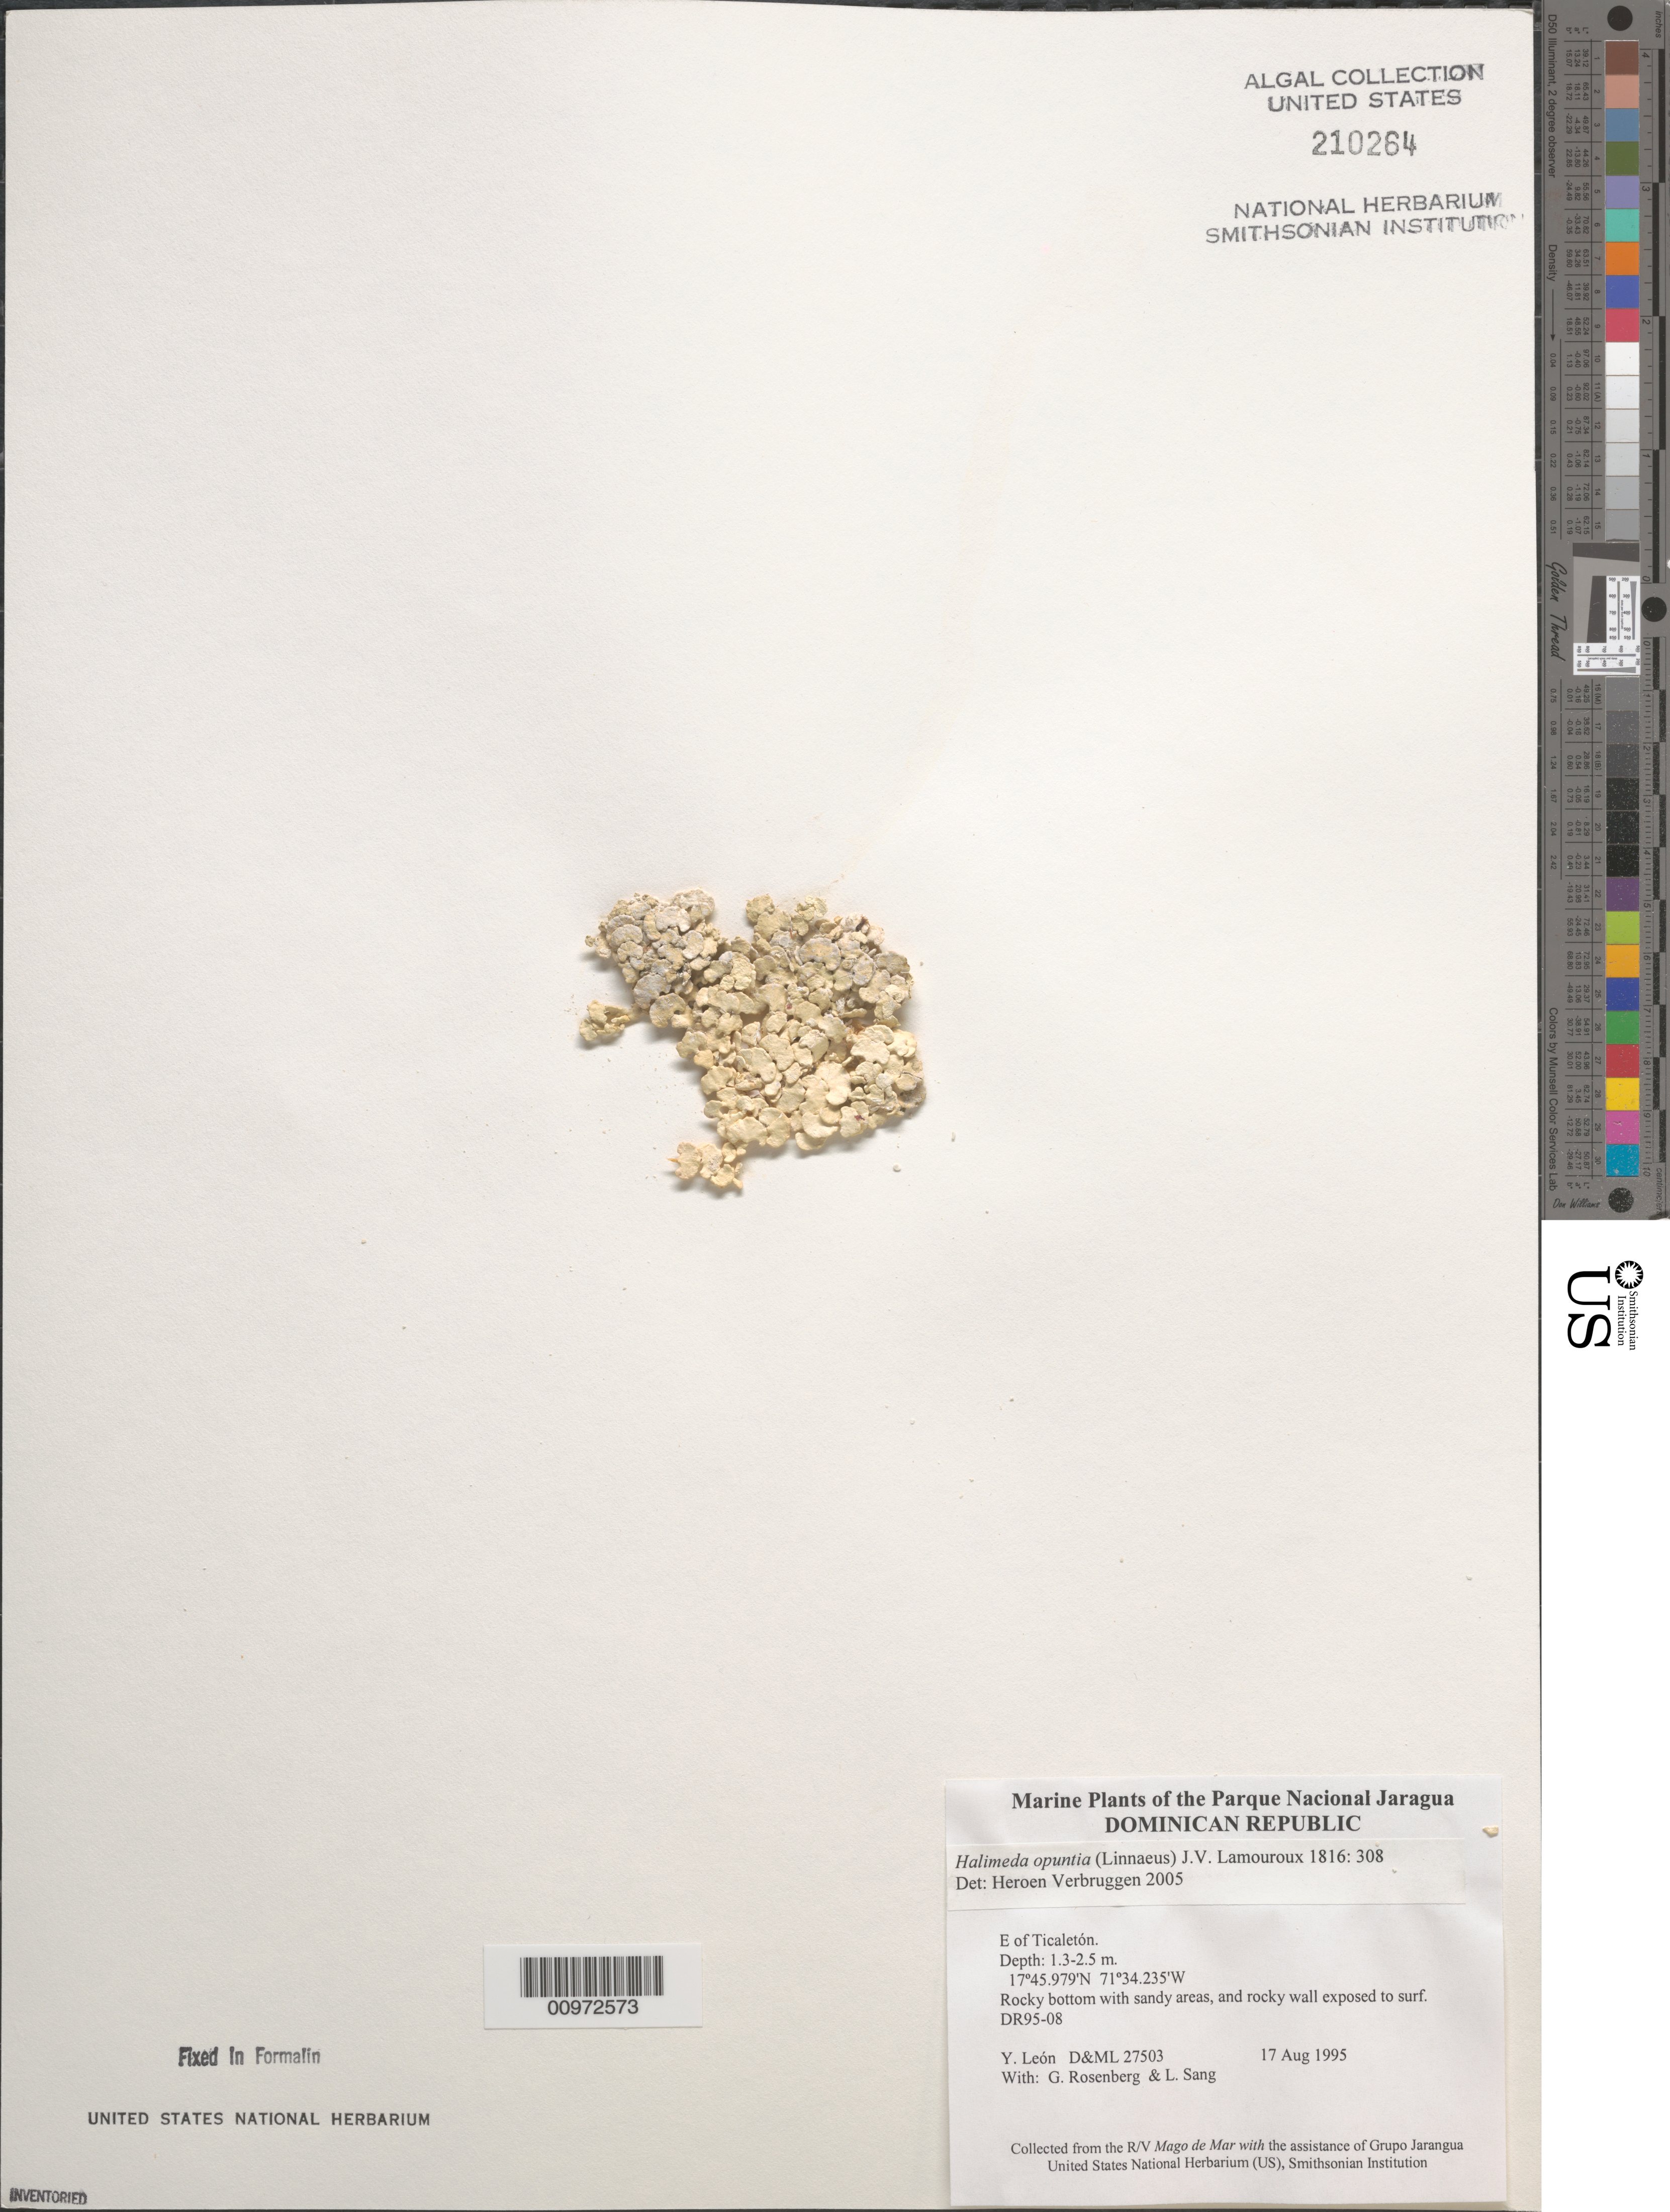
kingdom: Plantae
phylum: Chlorophyta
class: Ulvophyceae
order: Bryopsidales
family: Halimedaceae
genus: Halimeda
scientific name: Halimeda opuntia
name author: (L.) J.V.Lamouroux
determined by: Verbruggen, H.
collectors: Y. León, G. Rosenberg & L. Sang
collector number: D&ML 27503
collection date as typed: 17 Aug 1995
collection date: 1995-08-17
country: Dominican Republic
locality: Parque Nacional Jaragua, east of Ticaleton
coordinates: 17 45.979'N, 71 34.235'W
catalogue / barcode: US 210264